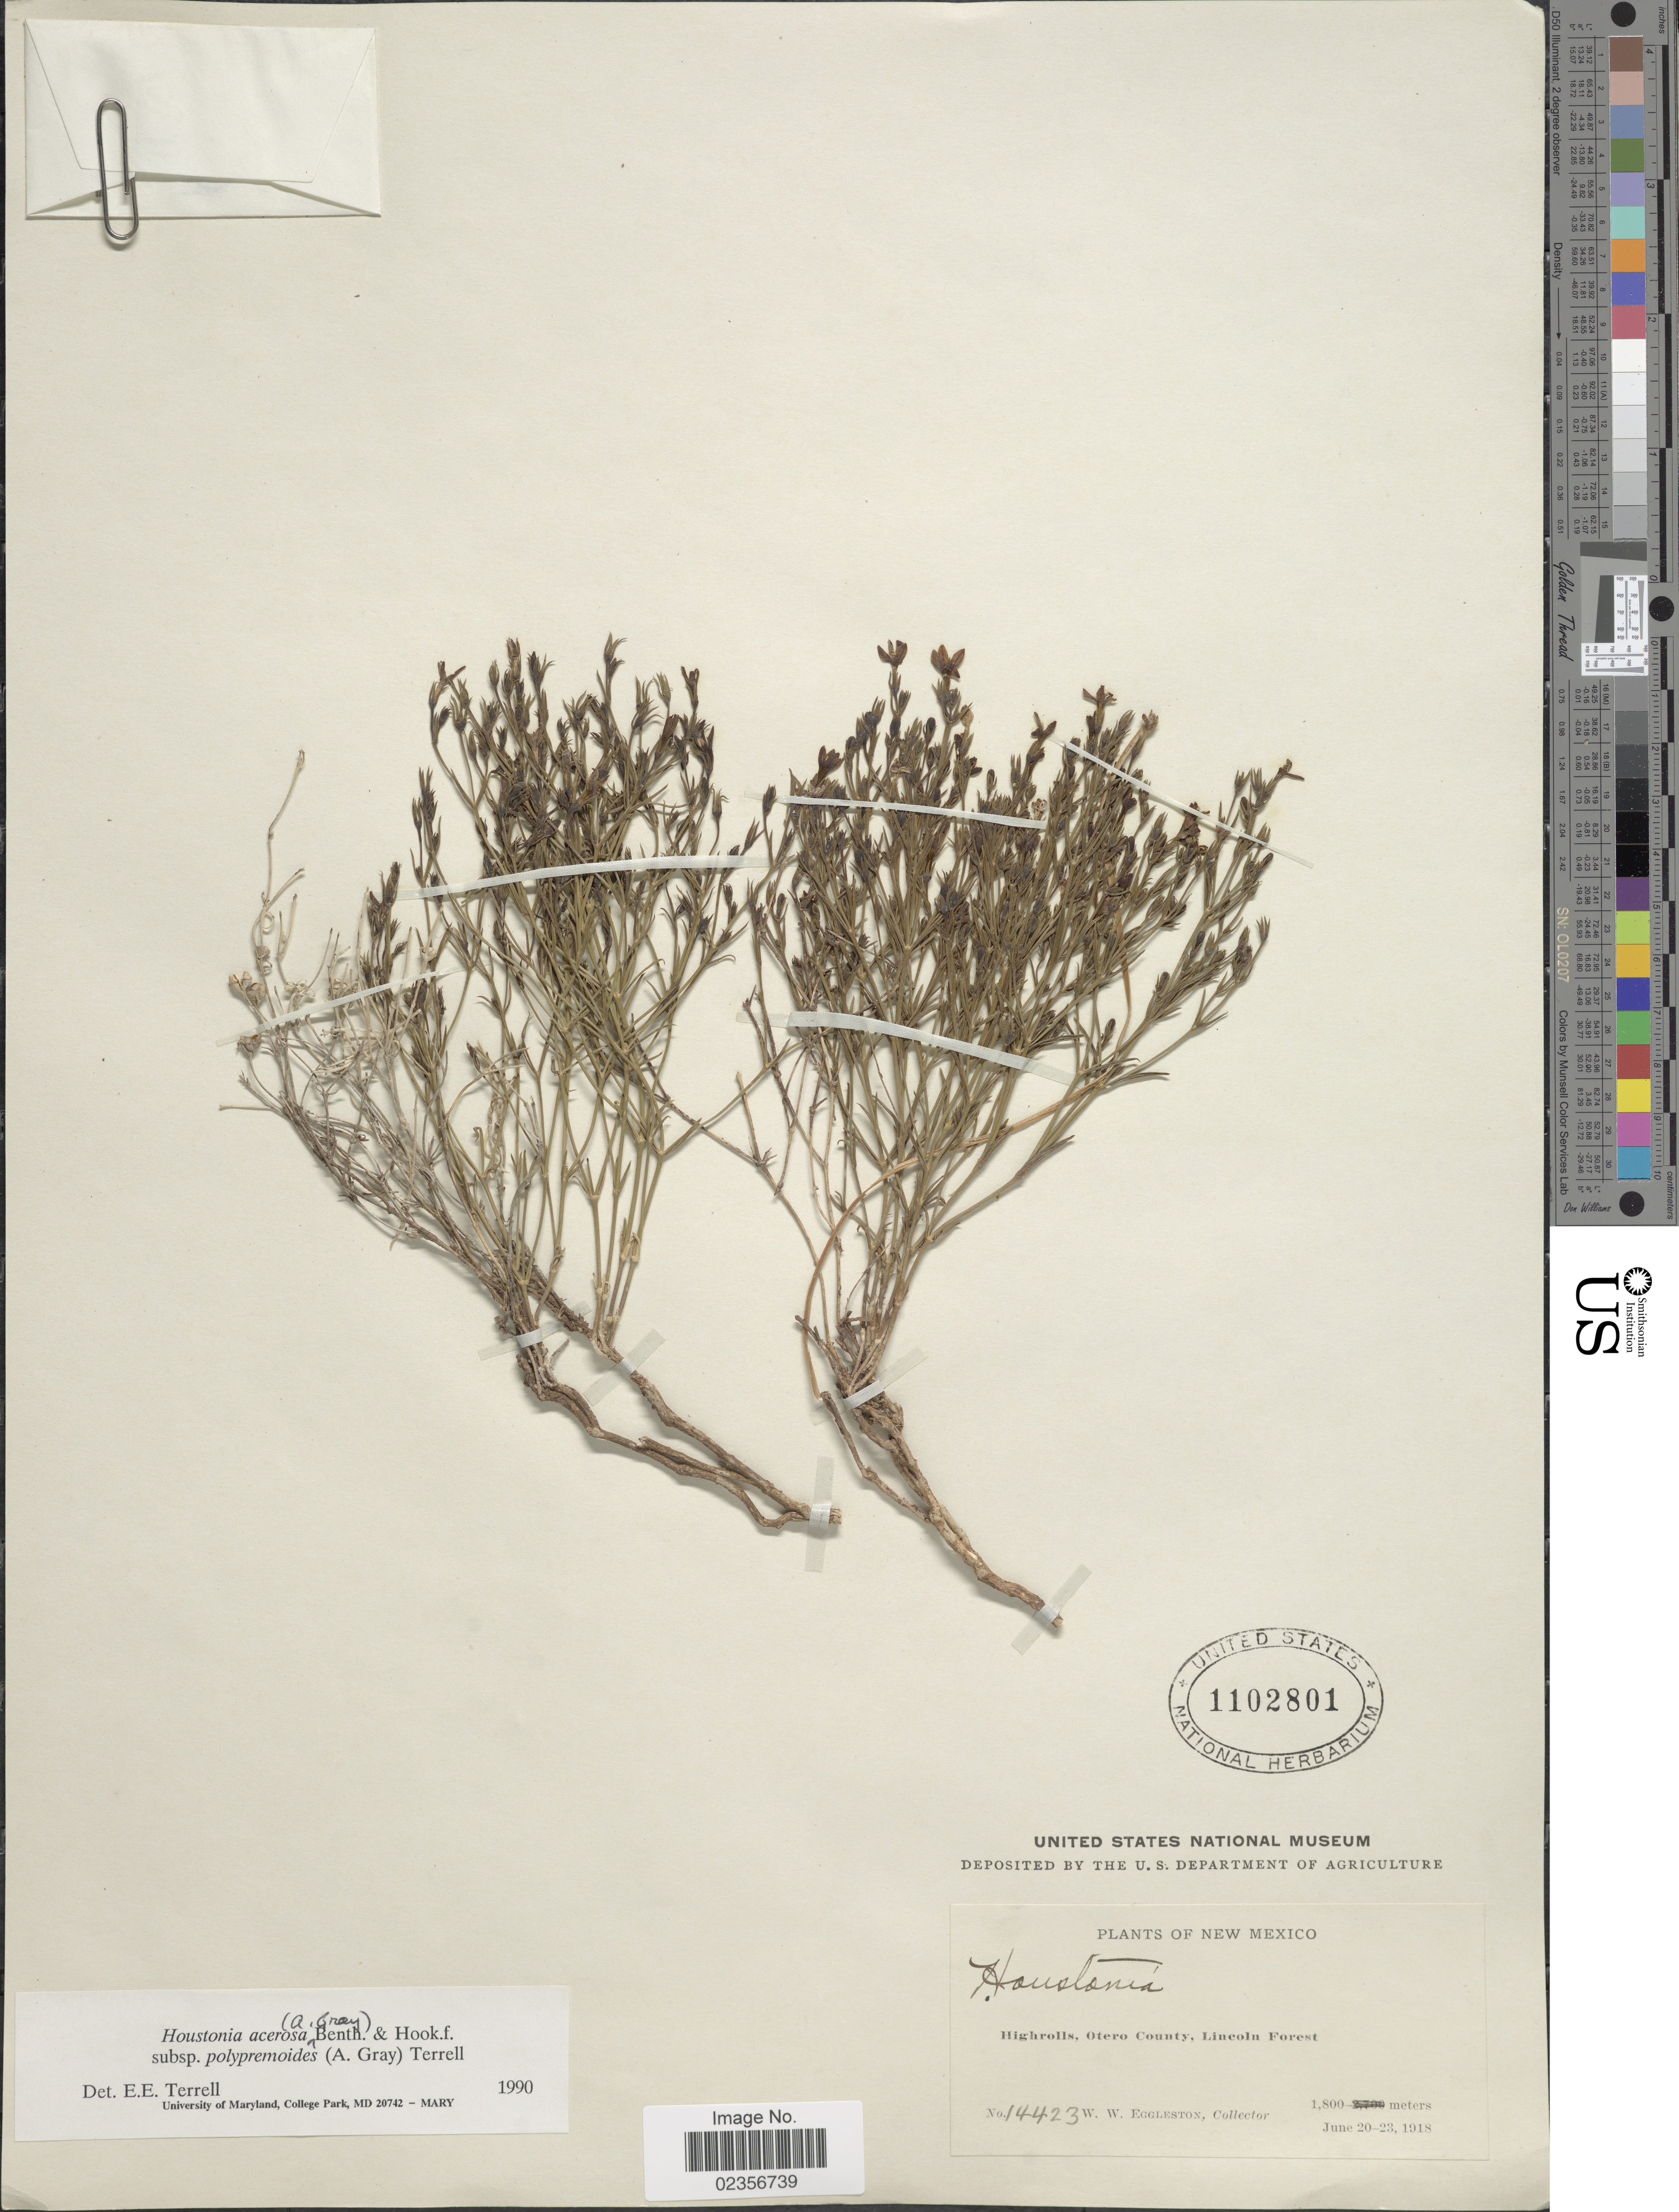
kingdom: Plantae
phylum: Tracheophyta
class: Magnoliopsida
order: Gentianales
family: Rubiaceae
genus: Houstonia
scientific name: Houstonia acerosa var. polypremoides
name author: (A. Gray) Terrell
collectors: W. W. Eggleston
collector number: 14423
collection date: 1918-06-20/1918-06-23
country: United States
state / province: New Mexico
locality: Highrolls, Otero County, Lincoln Forest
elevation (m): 1800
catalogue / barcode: US 1102801